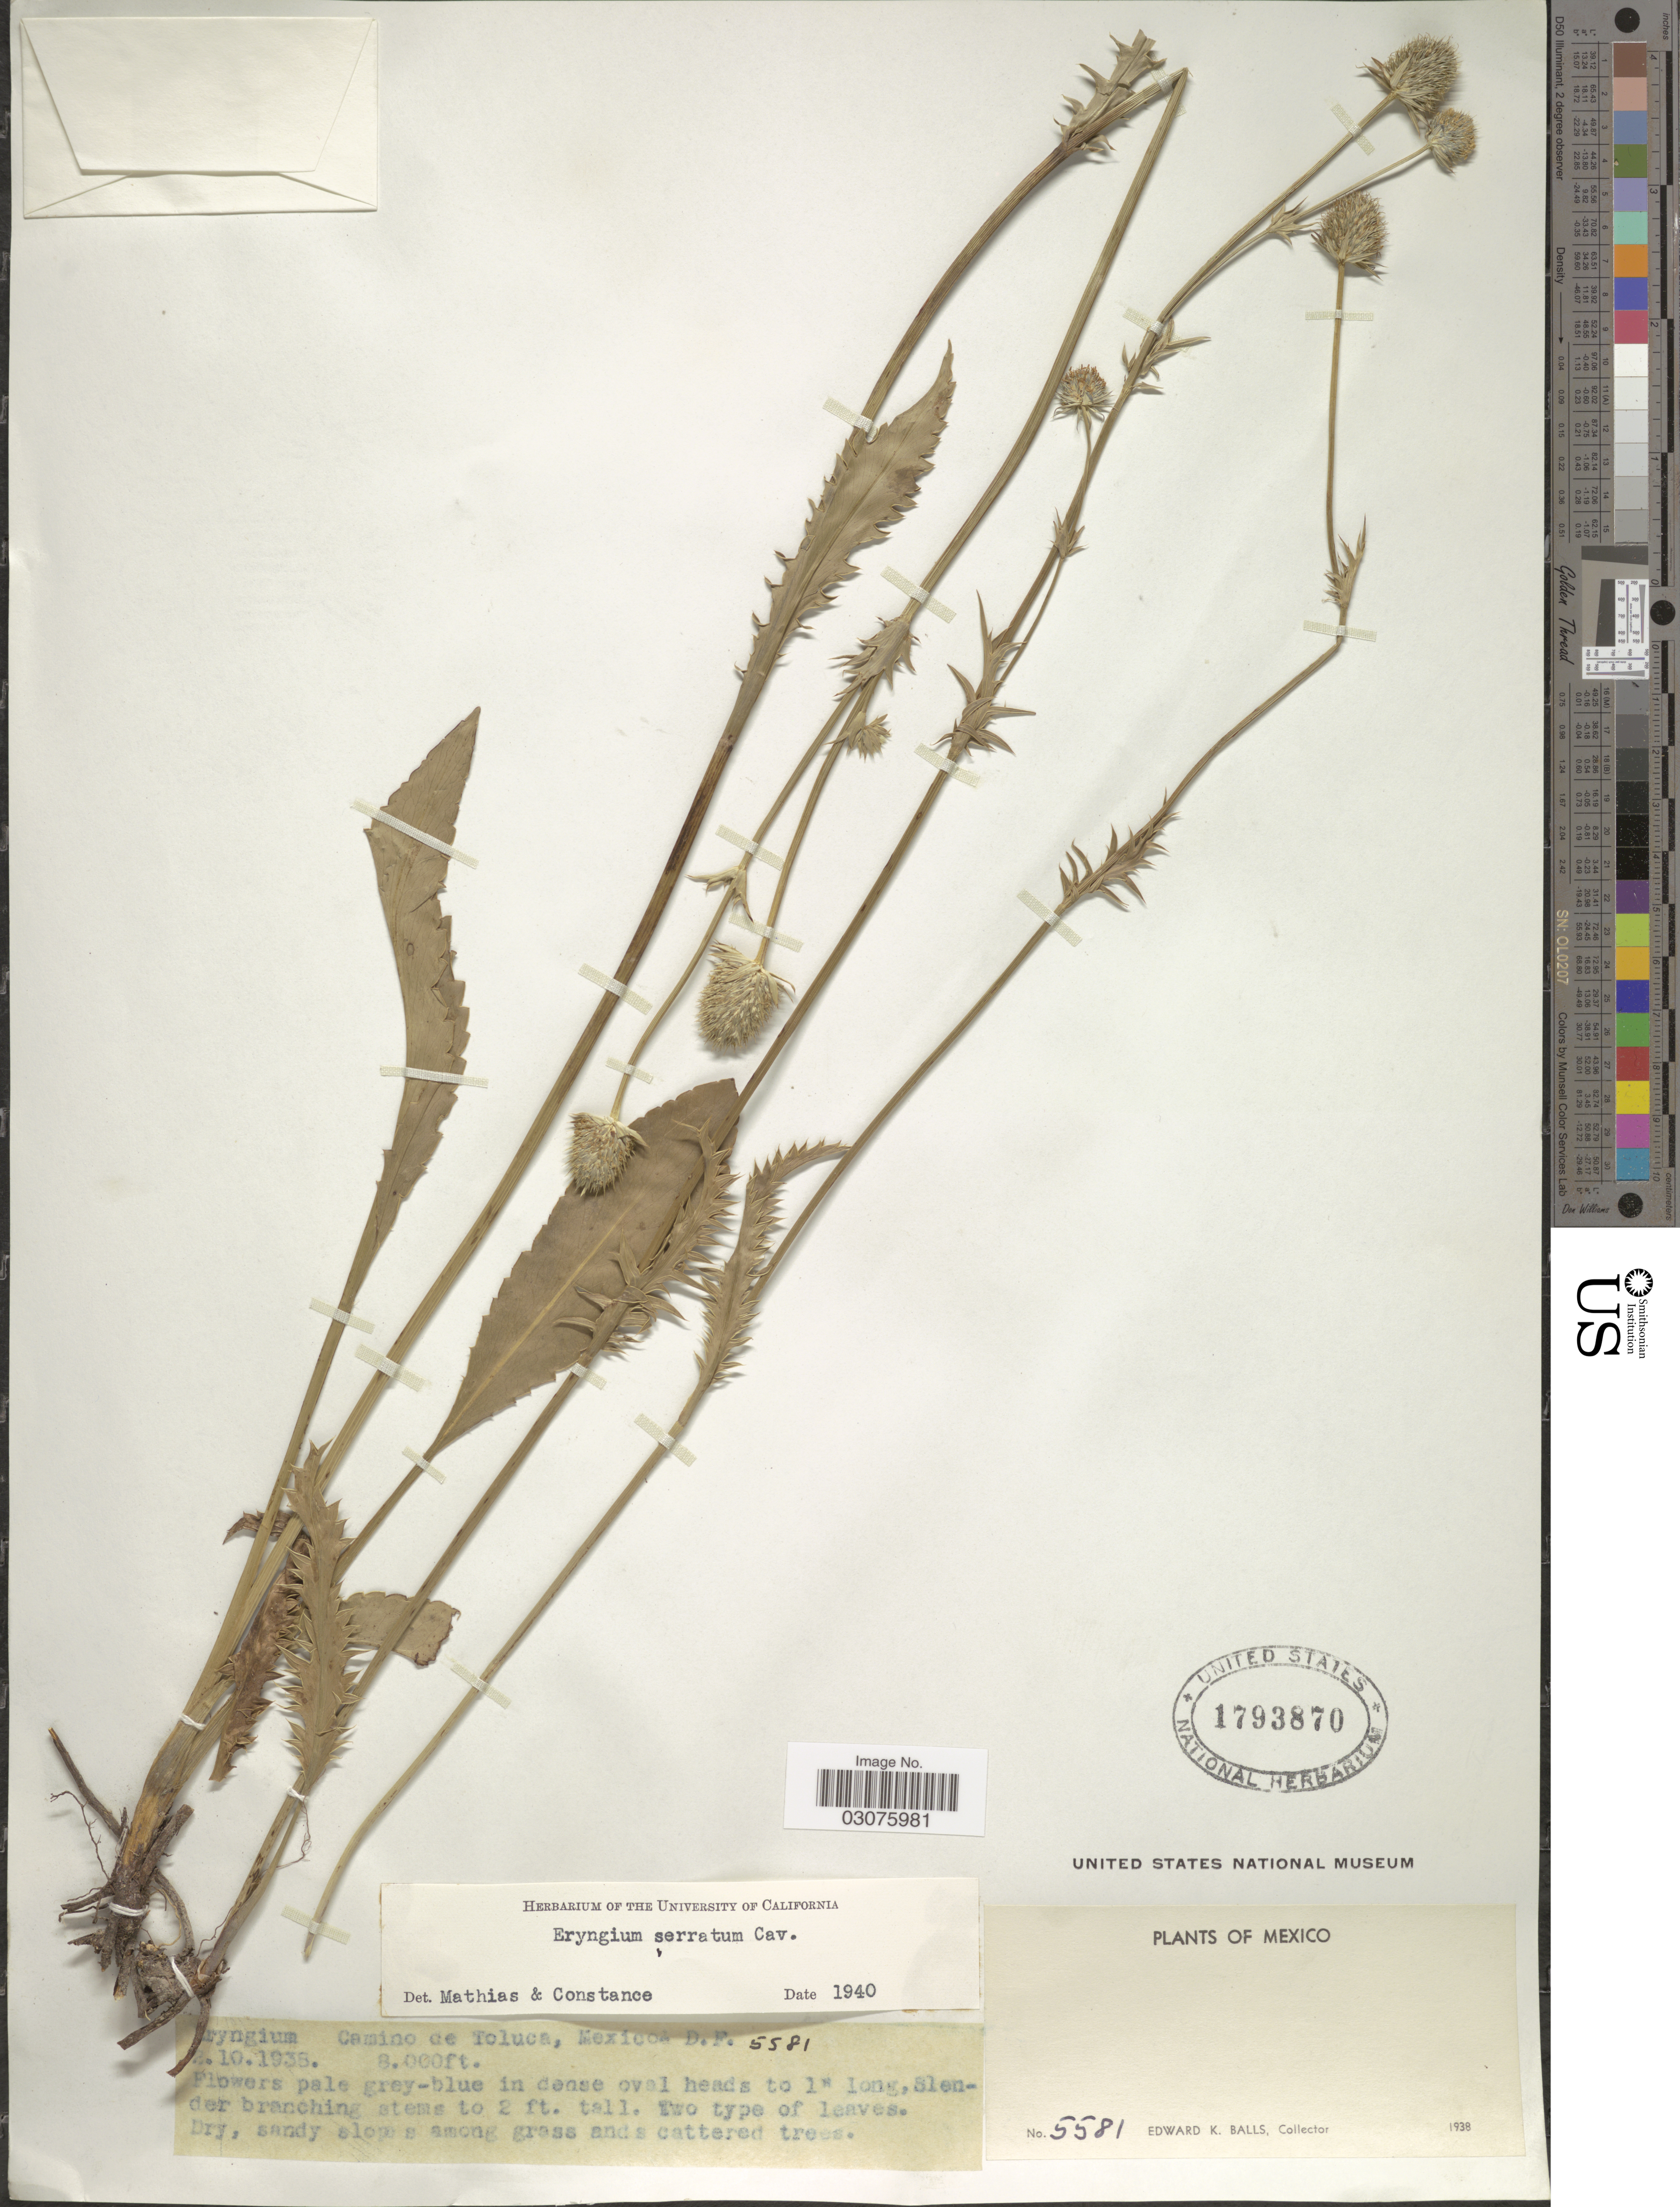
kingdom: Plantae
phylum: Tracheophyta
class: Magnoliopsida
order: Apiales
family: Apiaceae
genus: Eryngium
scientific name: Eryngium serratum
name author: Cav.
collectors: E. K. Balls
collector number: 5581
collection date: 1935-10-02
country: Mexico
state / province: Distrito Federal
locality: Camino de Toluca.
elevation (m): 2438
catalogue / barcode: US 1793870